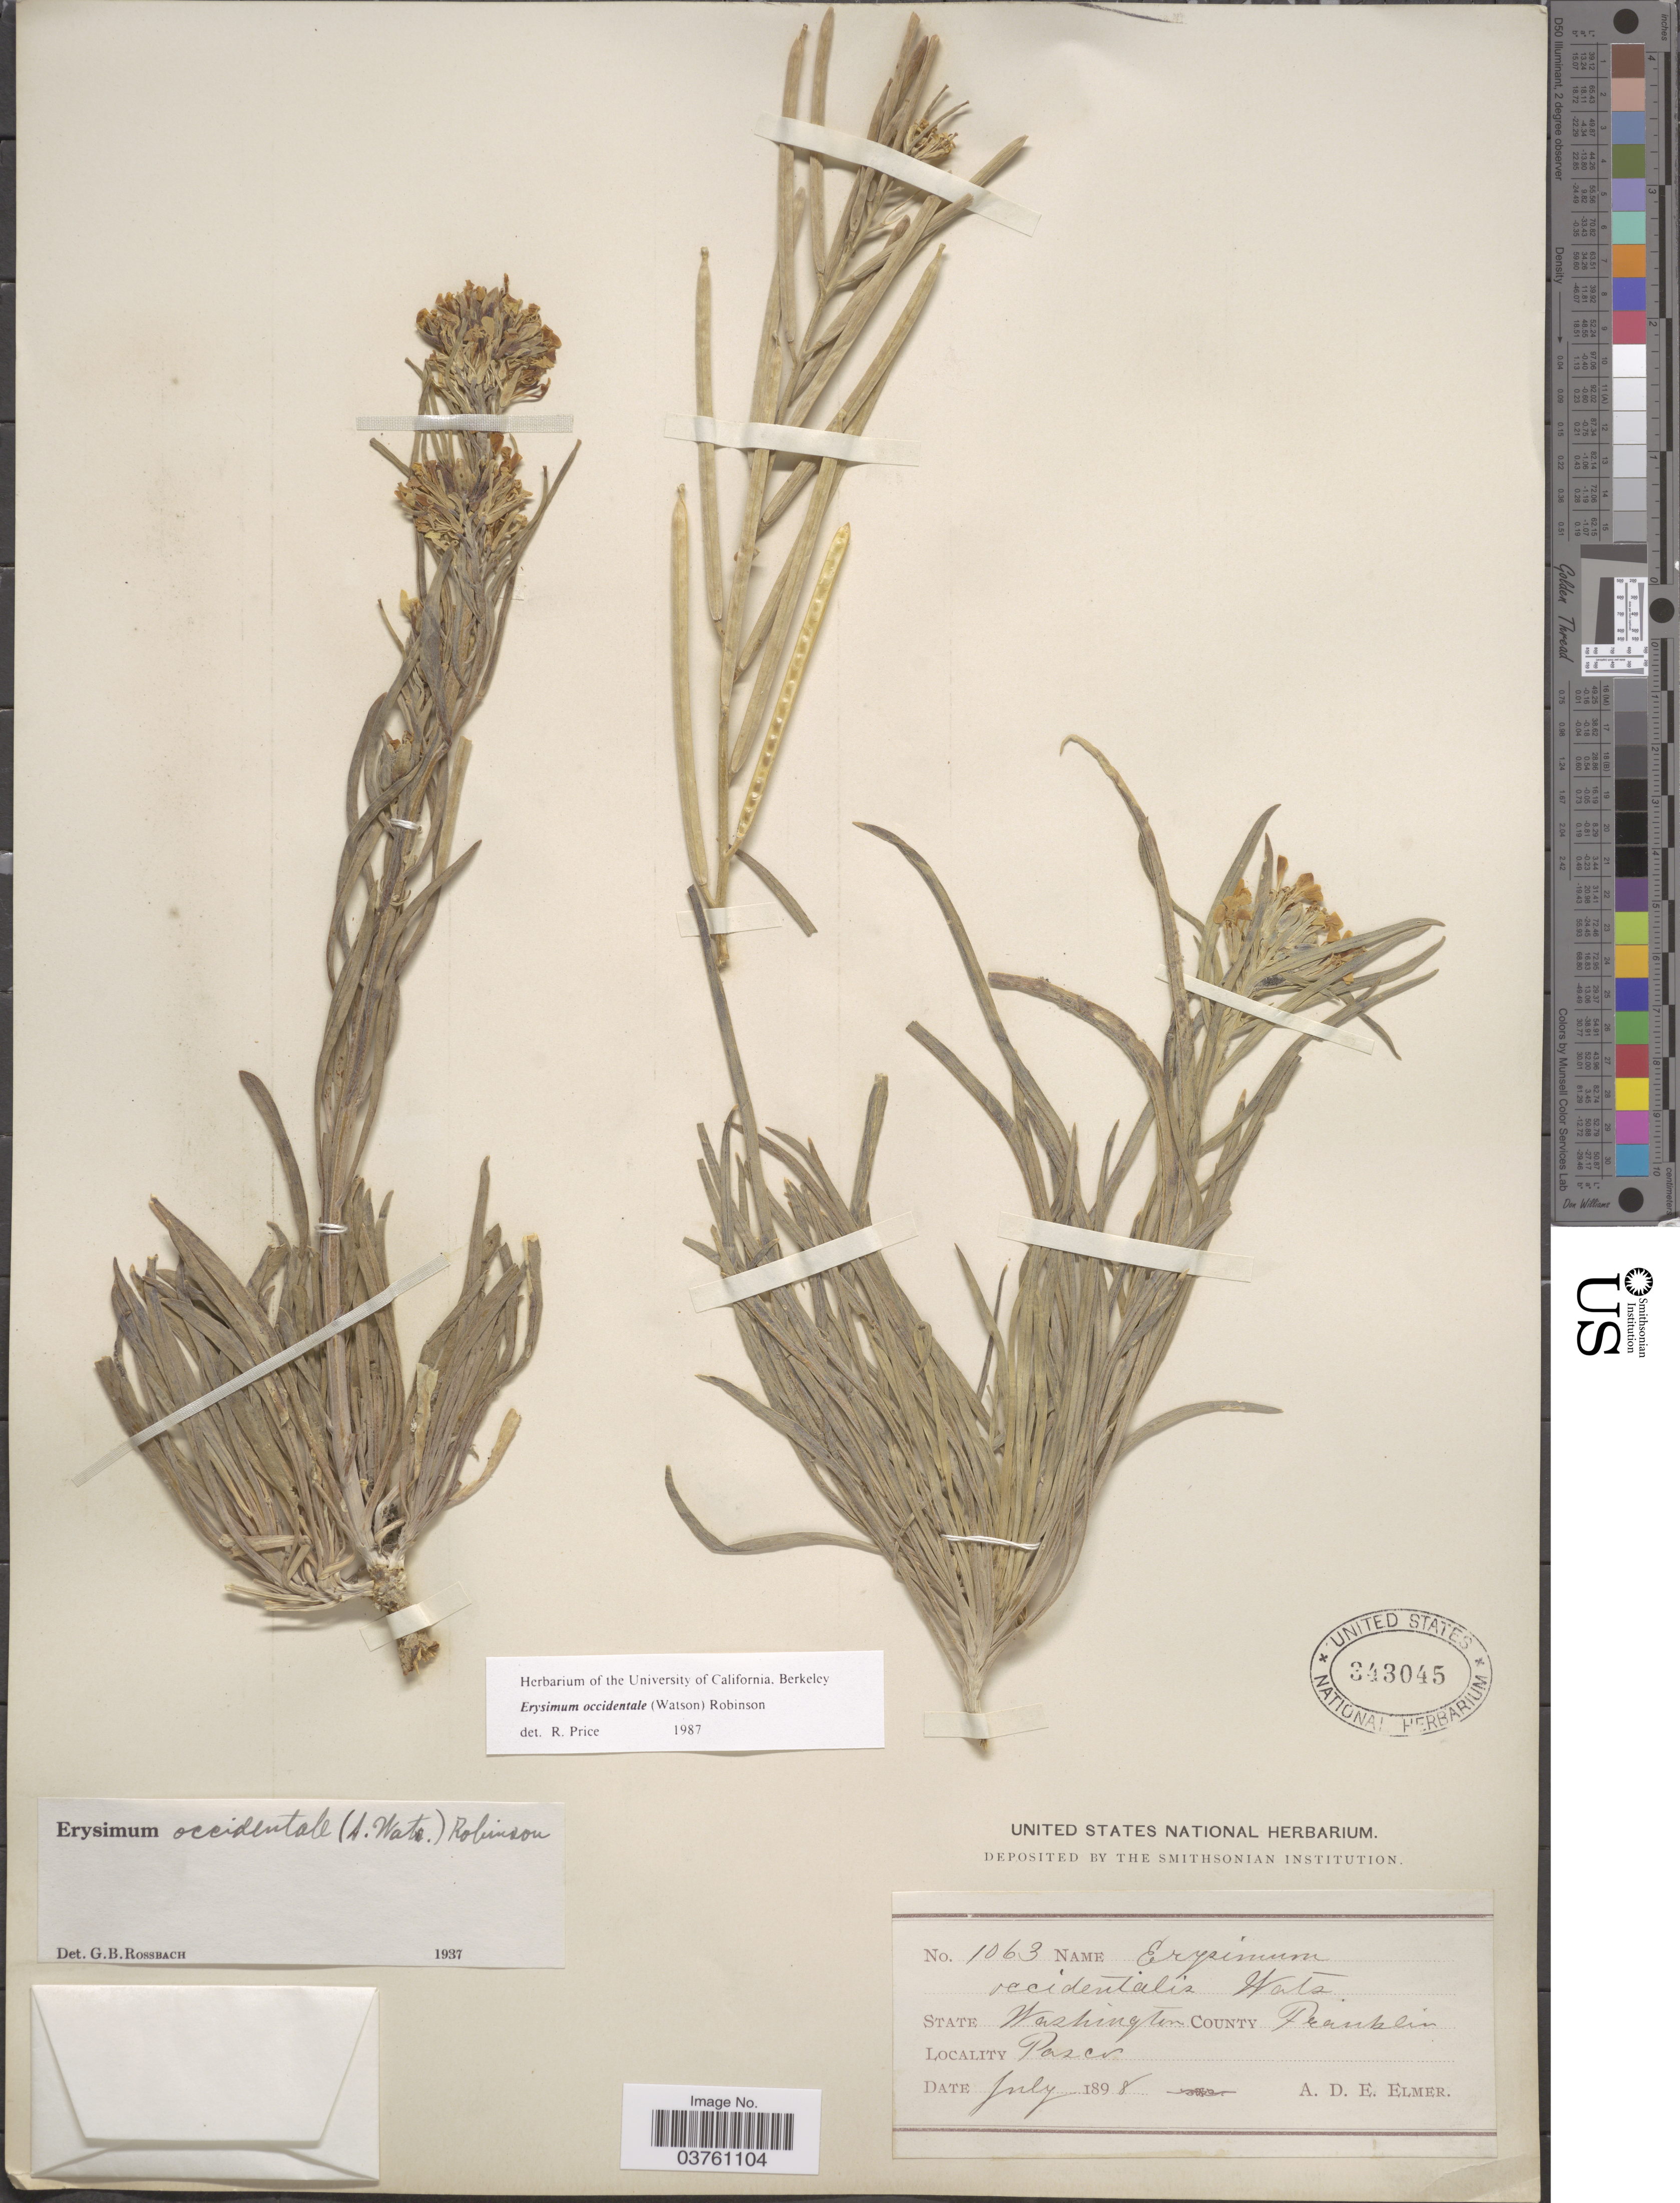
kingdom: Plantae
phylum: Tracheophyta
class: Magnoliopsida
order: Brassicales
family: Brassicaceae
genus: Erysimum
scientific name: Erysimum occidentale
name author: (S. Watson) B.L. Rob.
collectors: A. D. E. Elmer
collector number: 1063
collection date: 1898-07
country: United States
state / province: Washington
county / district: Franklin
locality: Franklin County. Pasco.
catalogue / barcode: US 343045